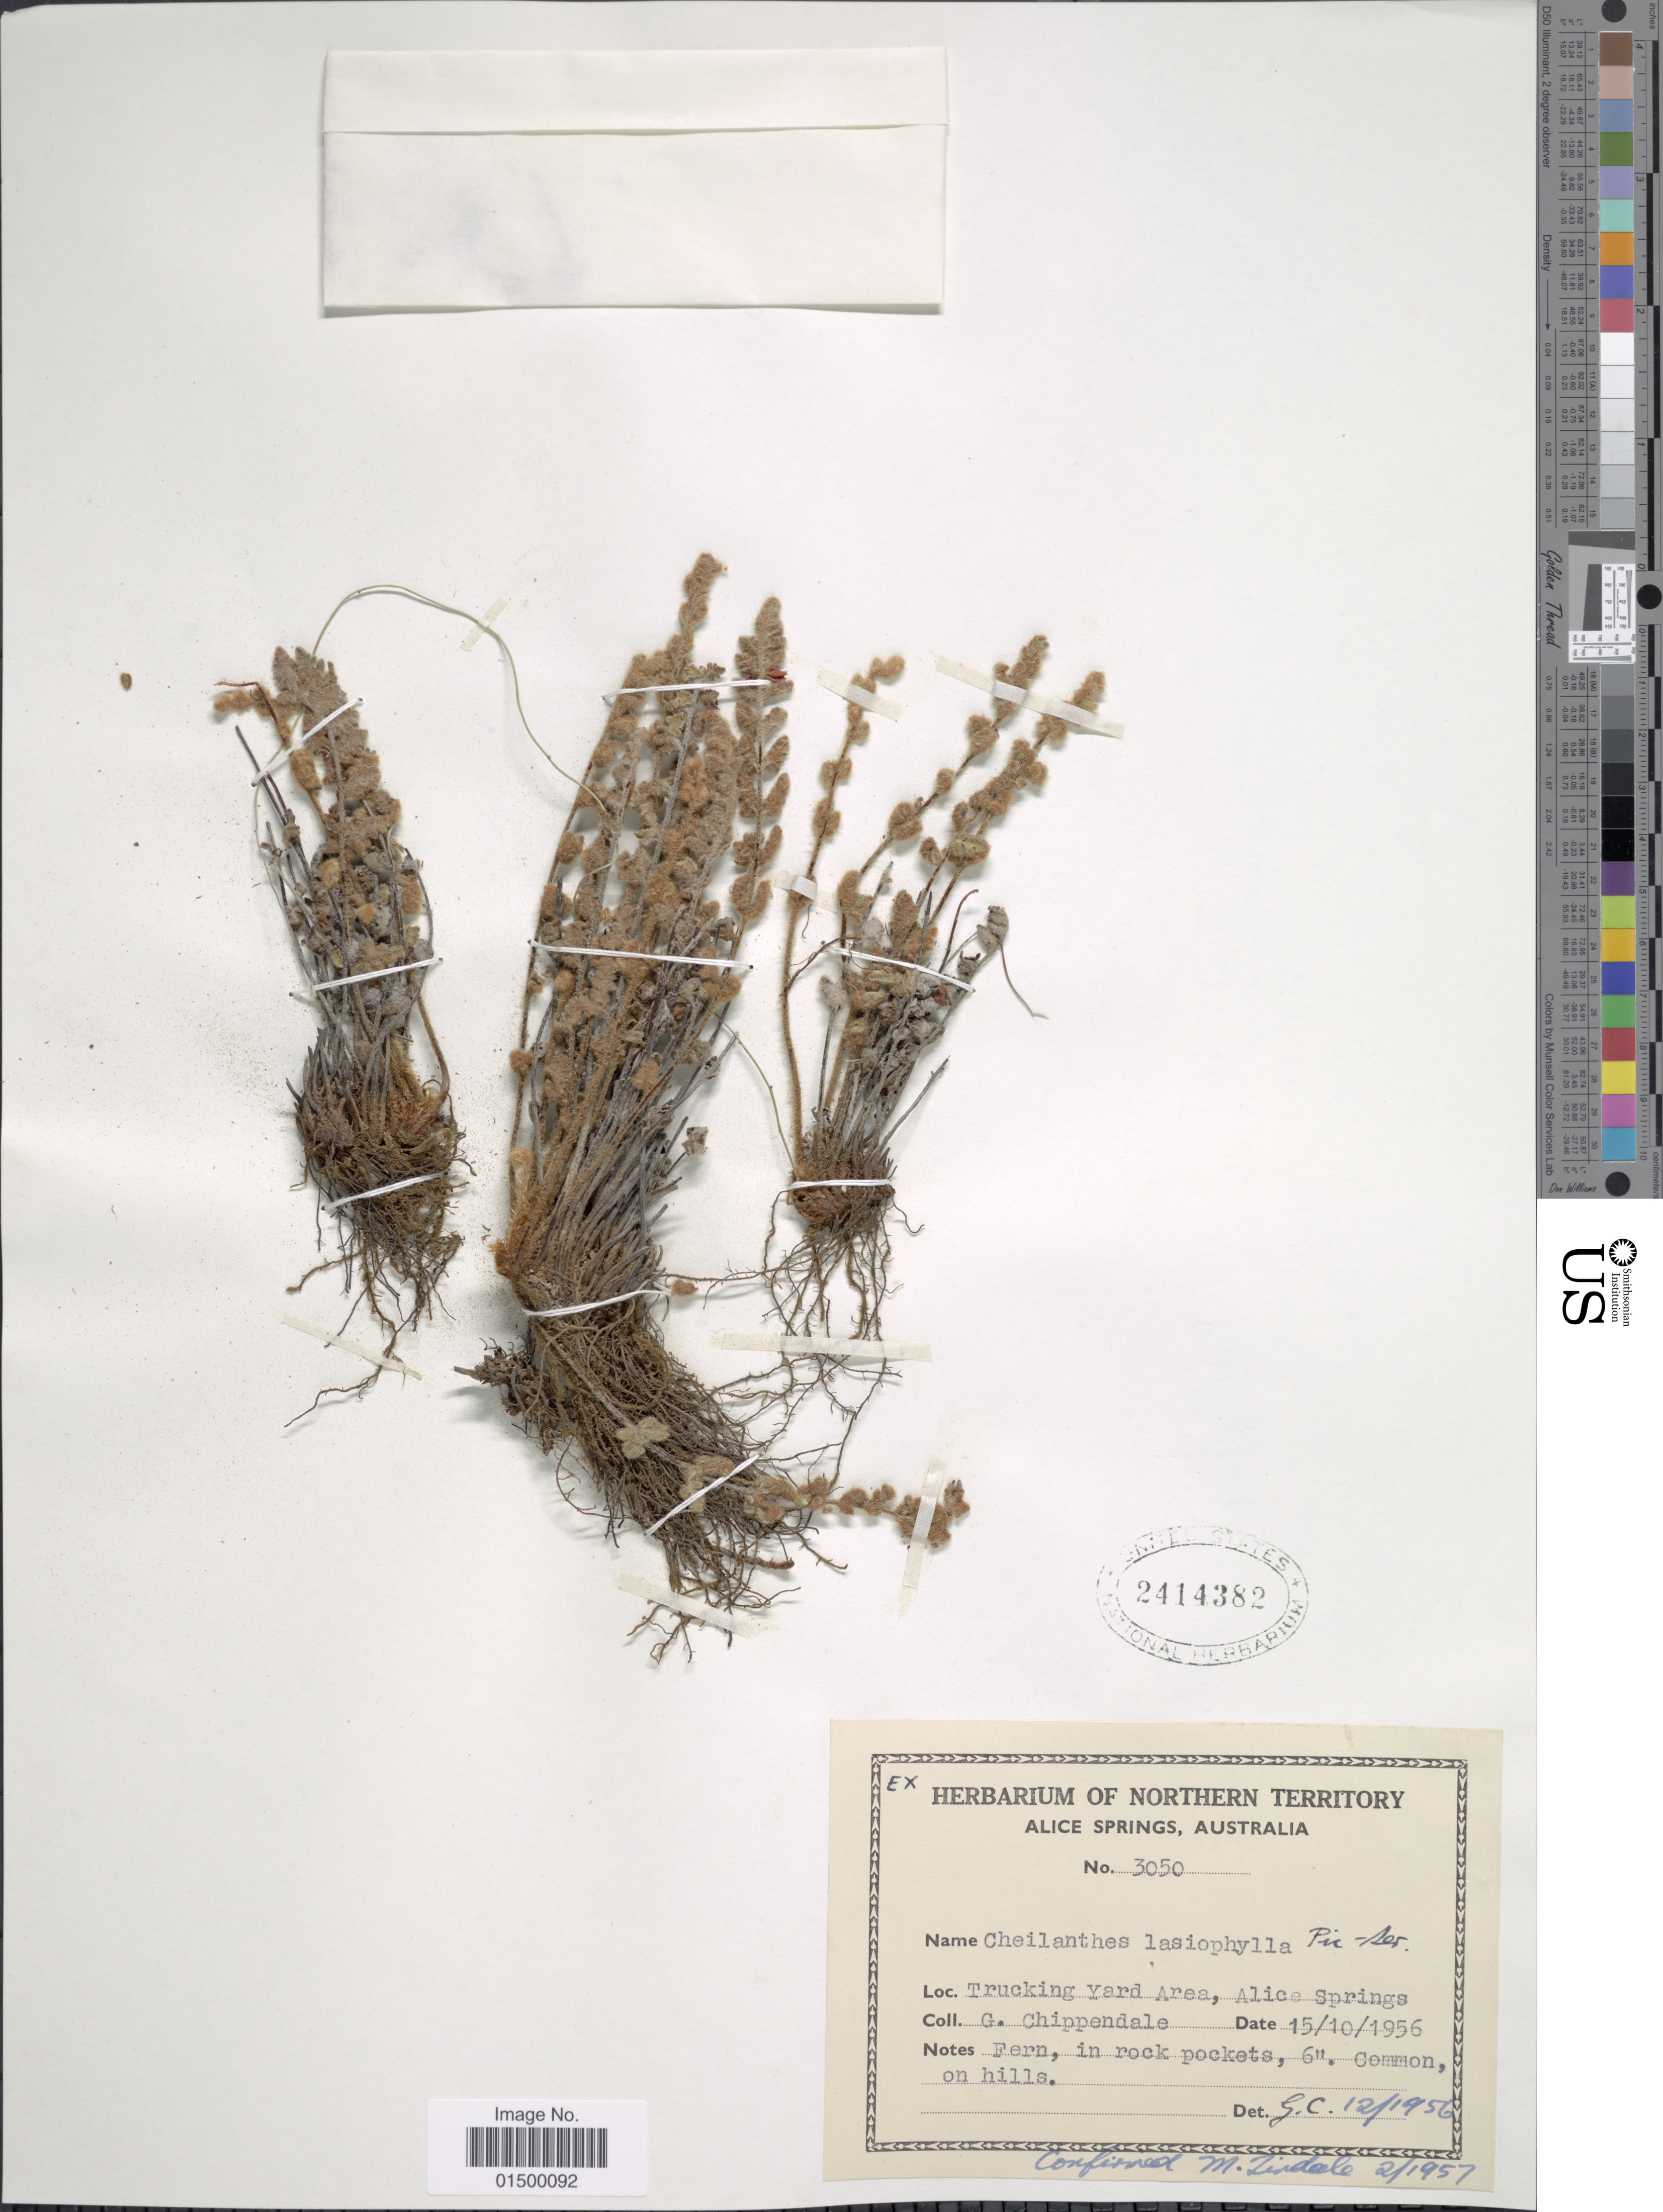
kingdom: Plantae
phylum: Tracheophyta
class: Polypodiopsida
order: Polypodiales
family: Pteridaceae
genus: Cheilanthes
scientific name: Cheilanthes lasiophylla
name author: Pic. Serm.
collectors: G. Chippendale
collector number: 3050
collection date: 1956-10-15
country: Australia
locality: Trucking yard Area, alice Springs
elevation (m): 2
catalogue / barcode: US 2414382